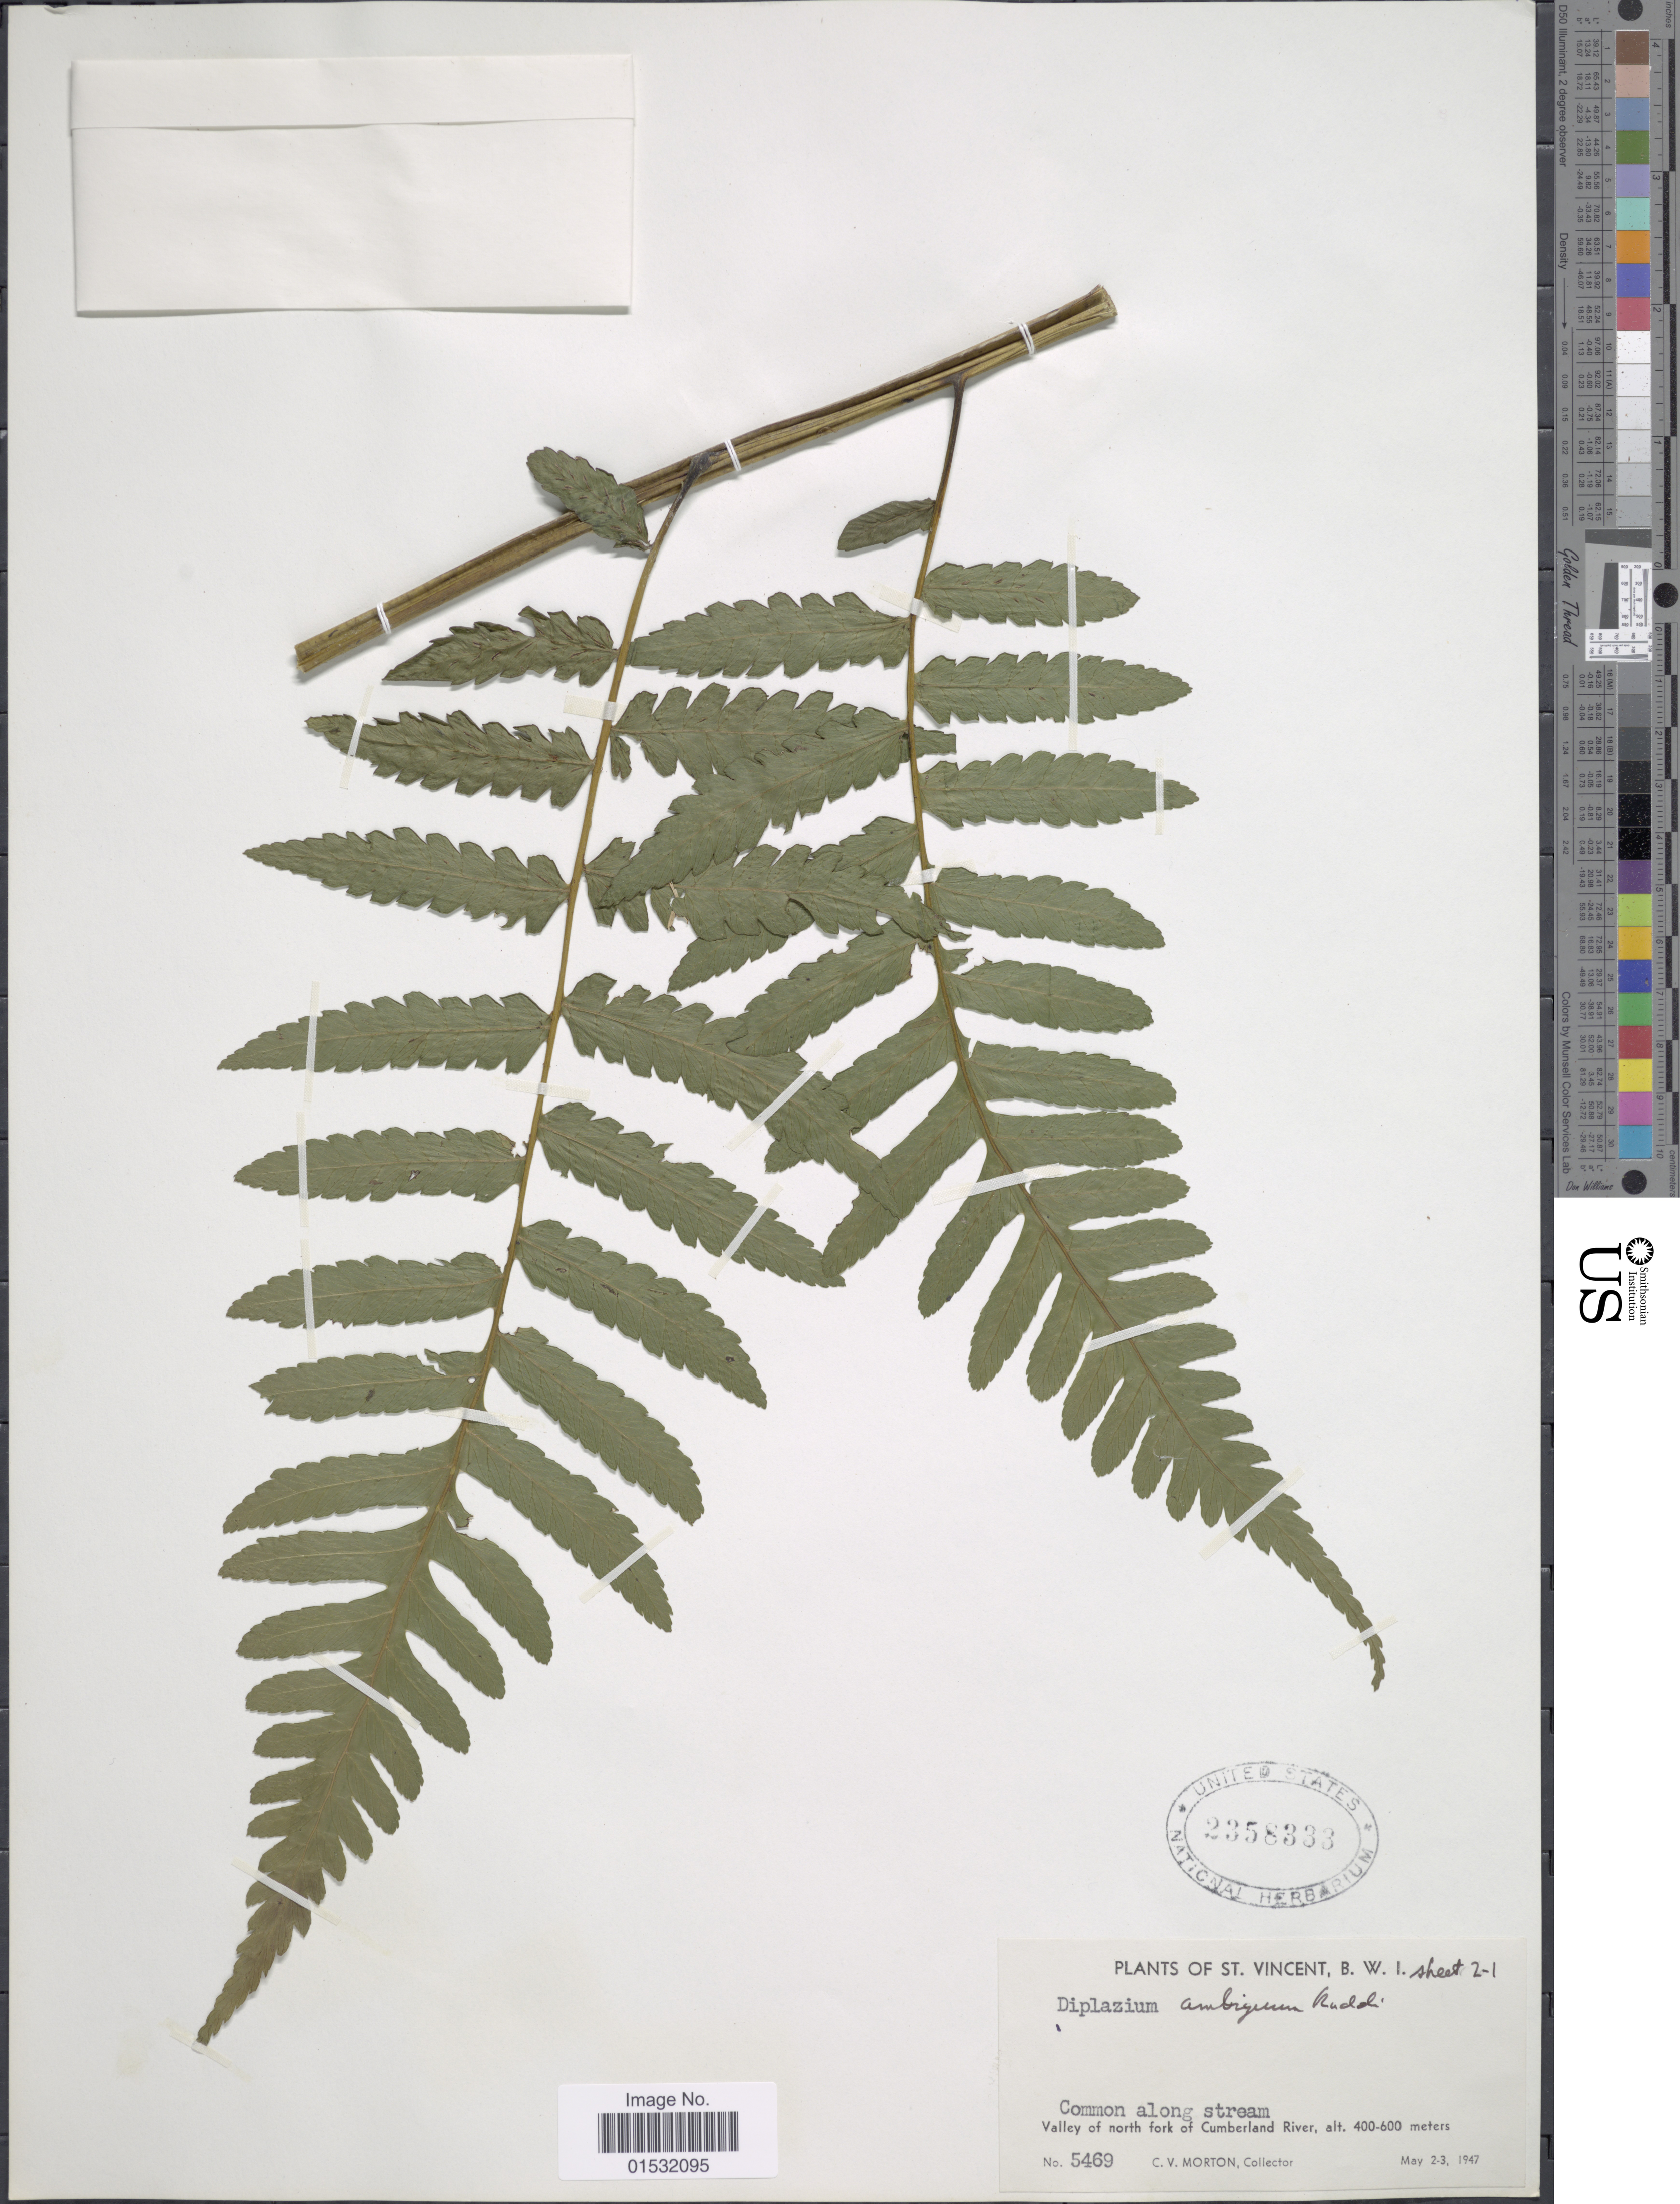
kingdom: Plantae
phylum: Tracheophyta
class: Polypodiopsida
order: Polypodiales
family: Athyriaceae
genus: Diplazium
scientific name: Diplazium ambiguum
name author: Raddi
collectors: C. V. Morton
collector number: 5469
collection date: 1947-05-02/1947-05-03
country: St. Vincent - Grenadines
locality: St. Vincent, B. W. I. Valley of north fork of Cumberland River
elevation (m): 400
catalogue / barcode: US 2358333